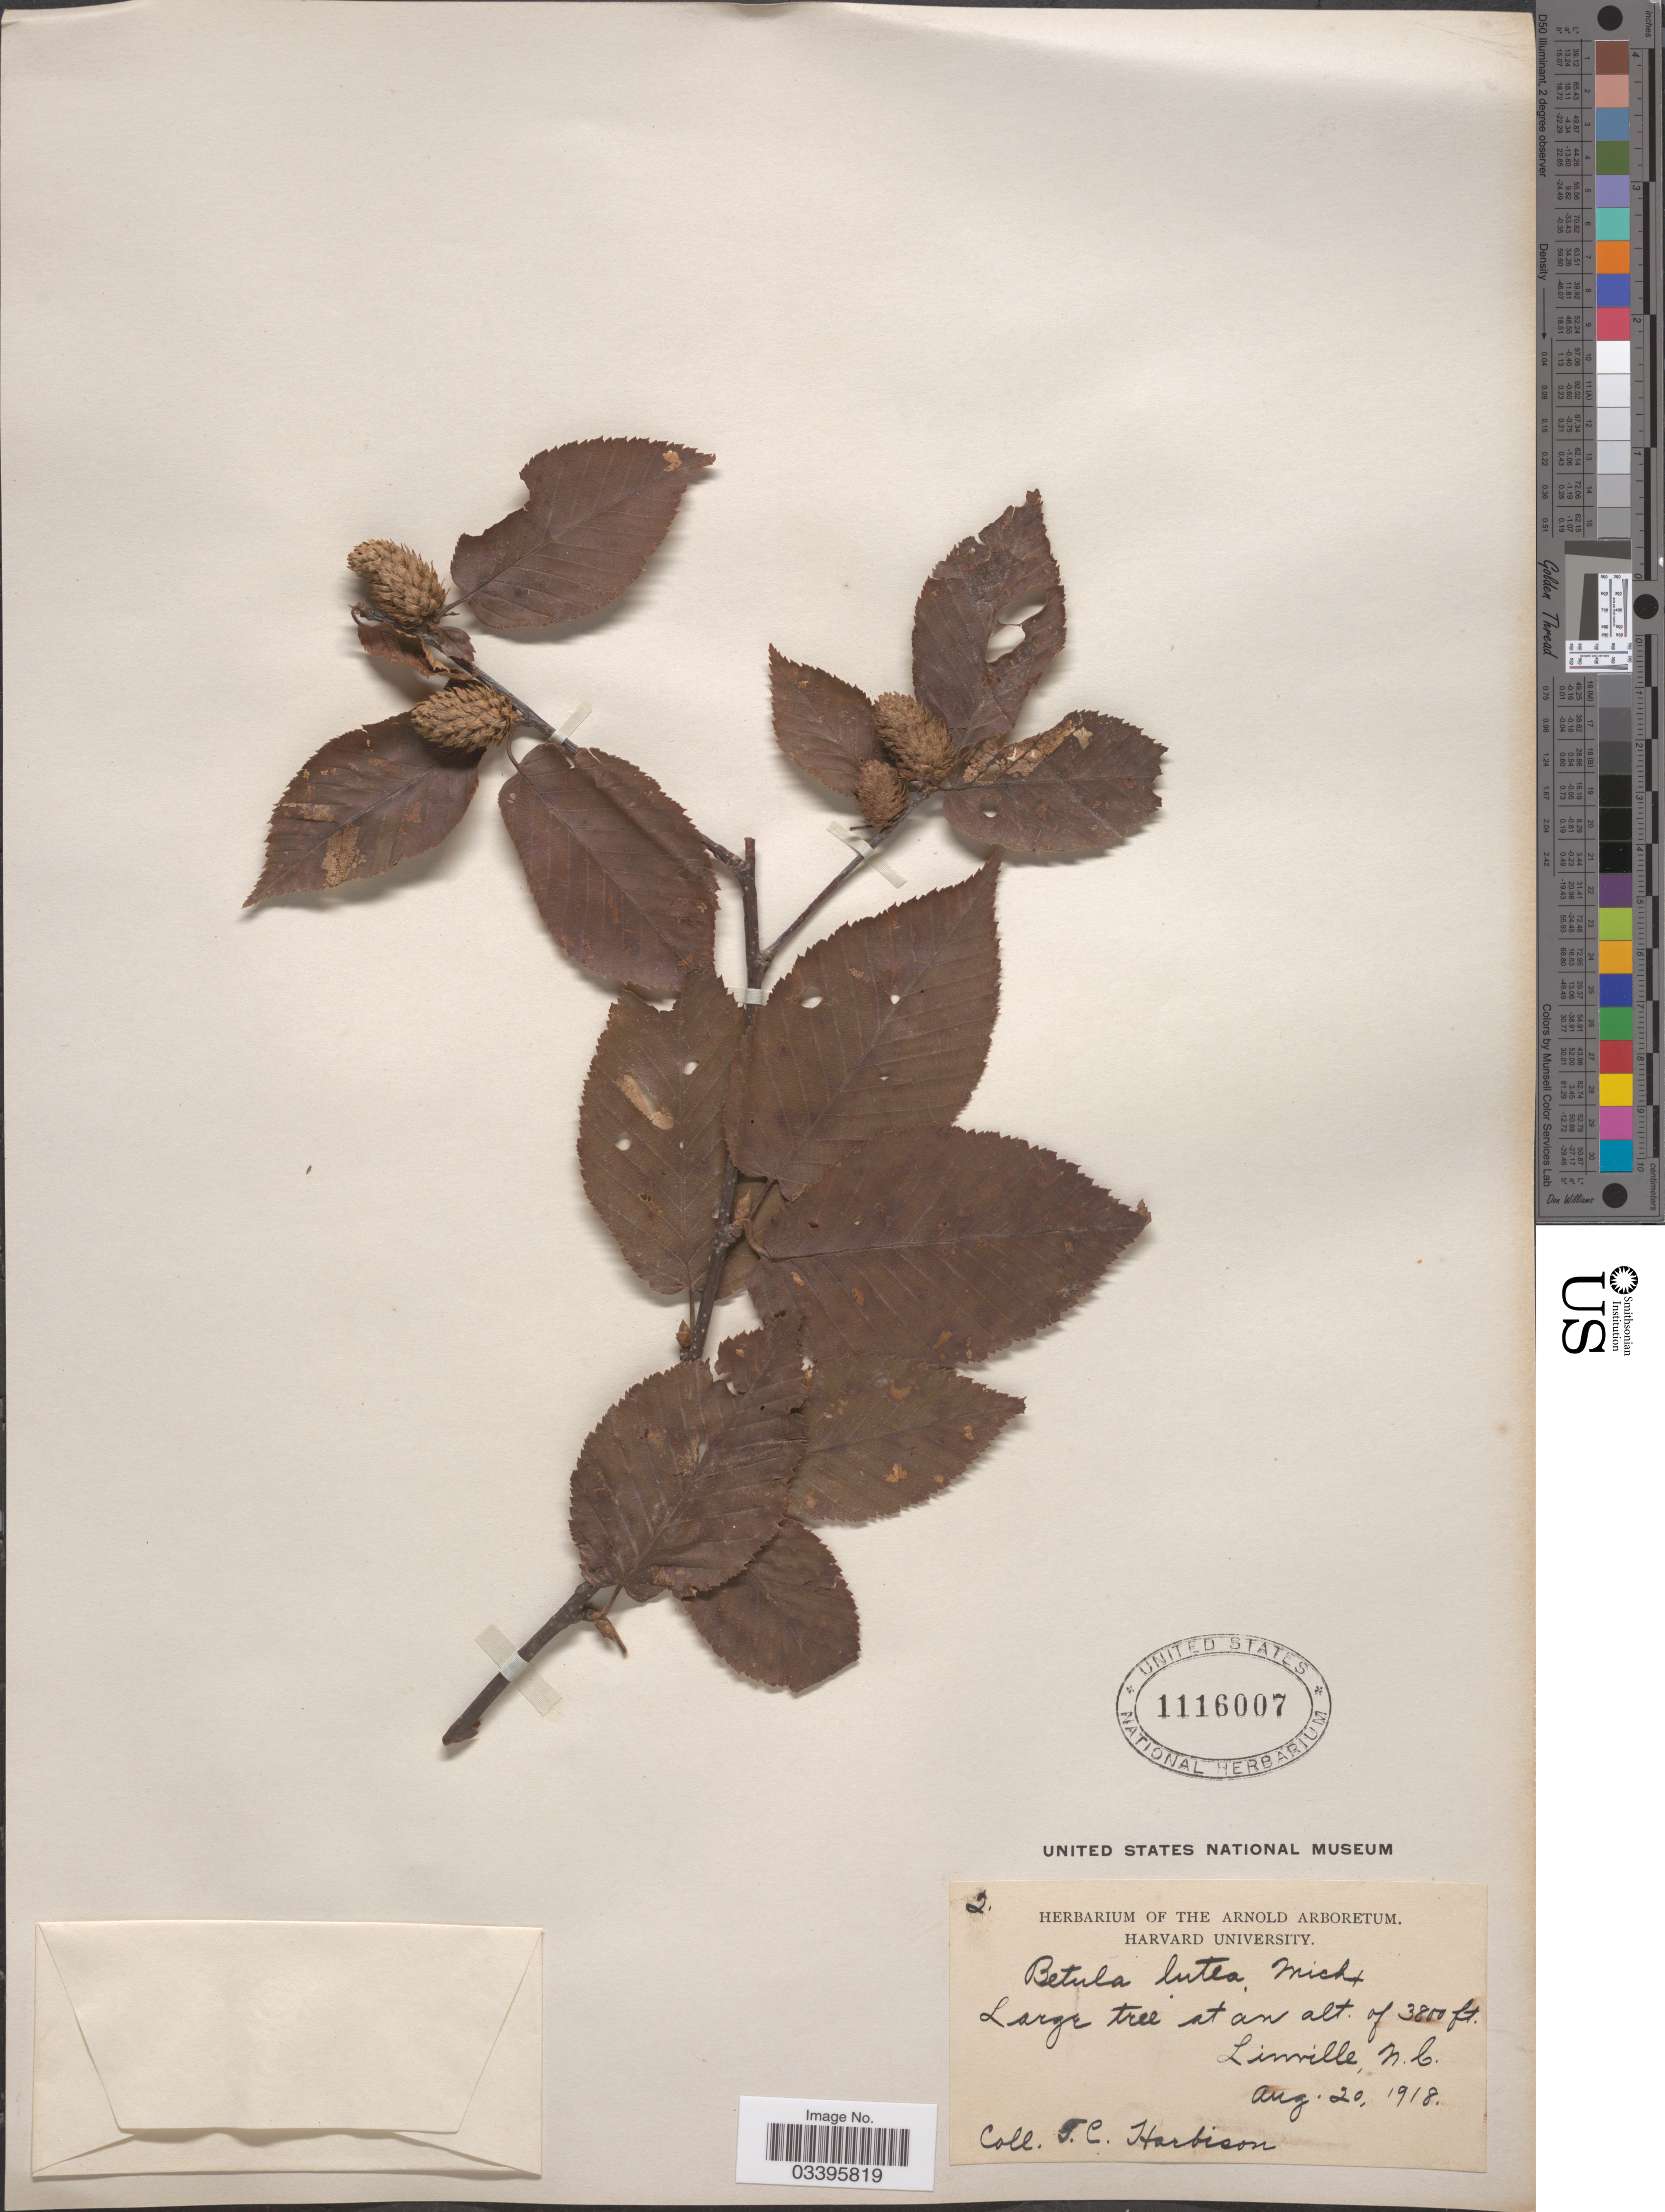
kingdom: Plantae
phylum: Tracheophyta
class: Magnoliopsida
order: Fagales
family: Betulaceae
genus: Betula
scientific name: Betula lutea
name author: F. Michx.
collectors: T. Harbison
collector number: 2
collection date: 1918-08-20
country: United States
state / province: North Carolina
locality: Linville.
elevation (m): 1158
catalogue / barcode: US 1116007